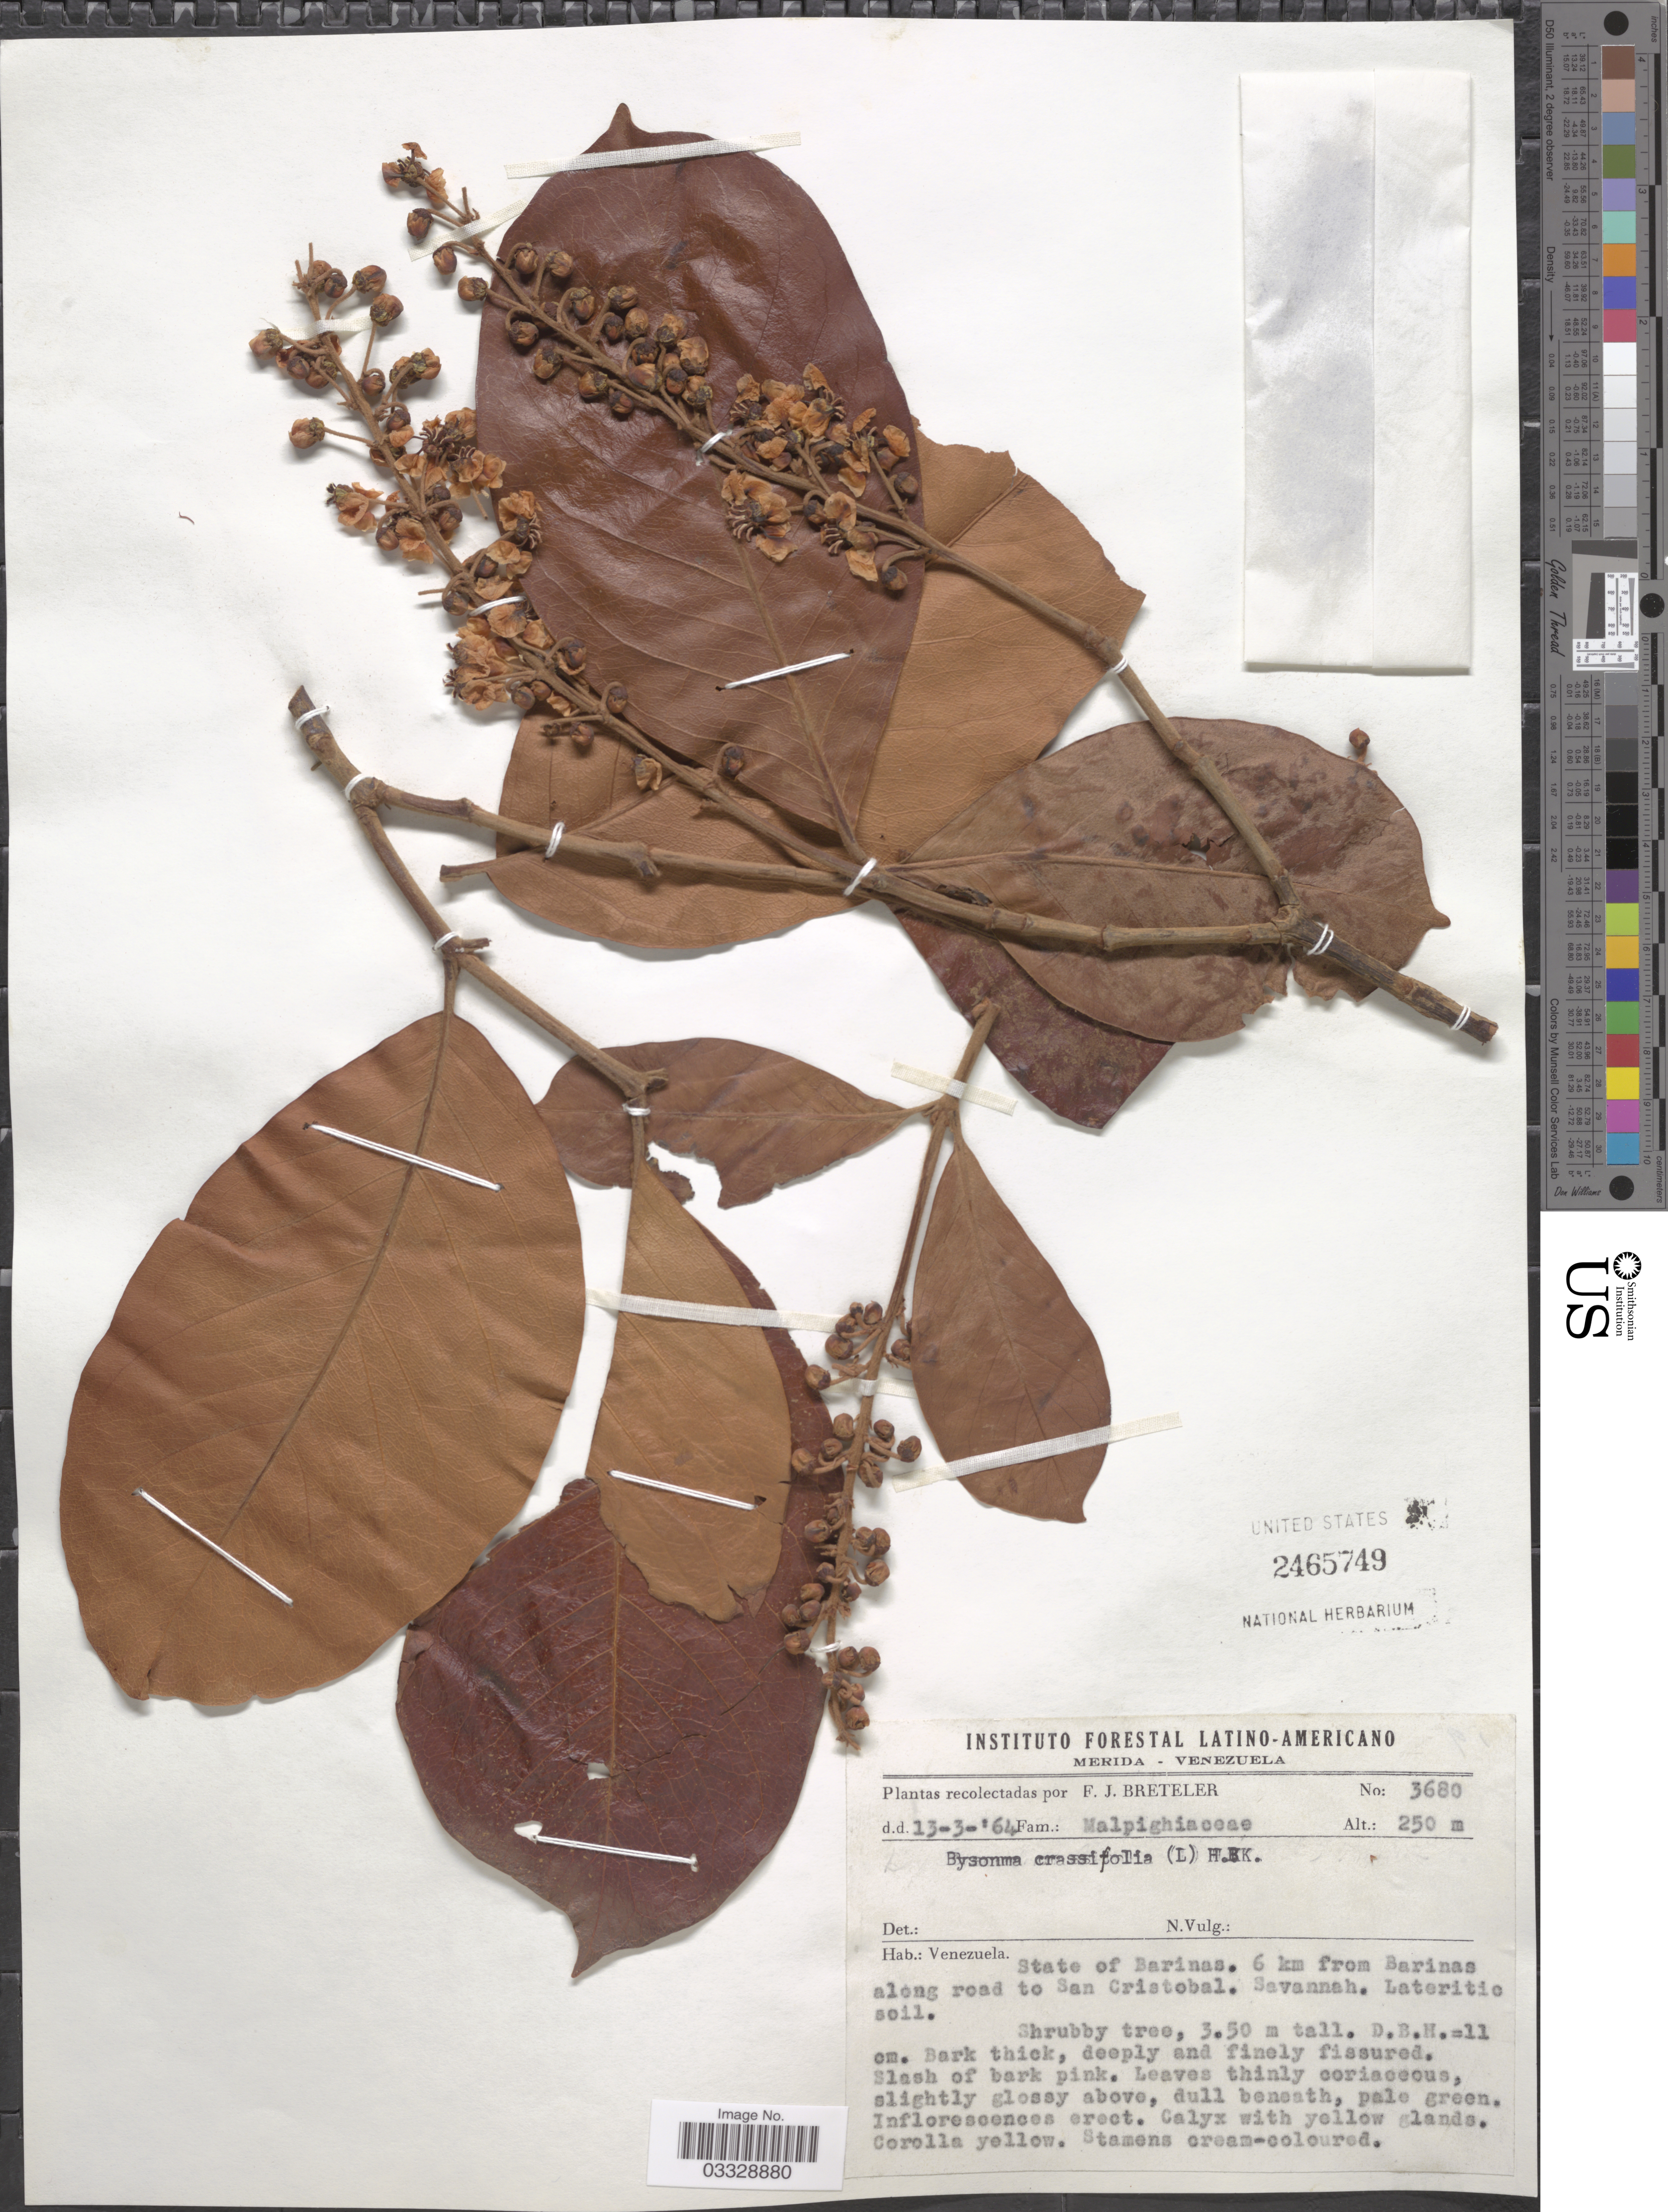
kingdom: Plantae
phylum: Tracheophyta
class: Magnoliopsida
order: Malpighiales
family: Malpighiaceae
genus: Byrsonima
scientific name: Byrsonima crassifolia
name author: (L.) Kunth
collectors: F. J. Breteler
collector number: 3680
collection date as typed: Transcribed d/m/y: 13/3/64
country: Venezuela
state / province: Barinas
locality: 6 km from Barinas along road to San Cristobal. Savannah.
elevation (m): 250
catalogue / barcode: US 2465749